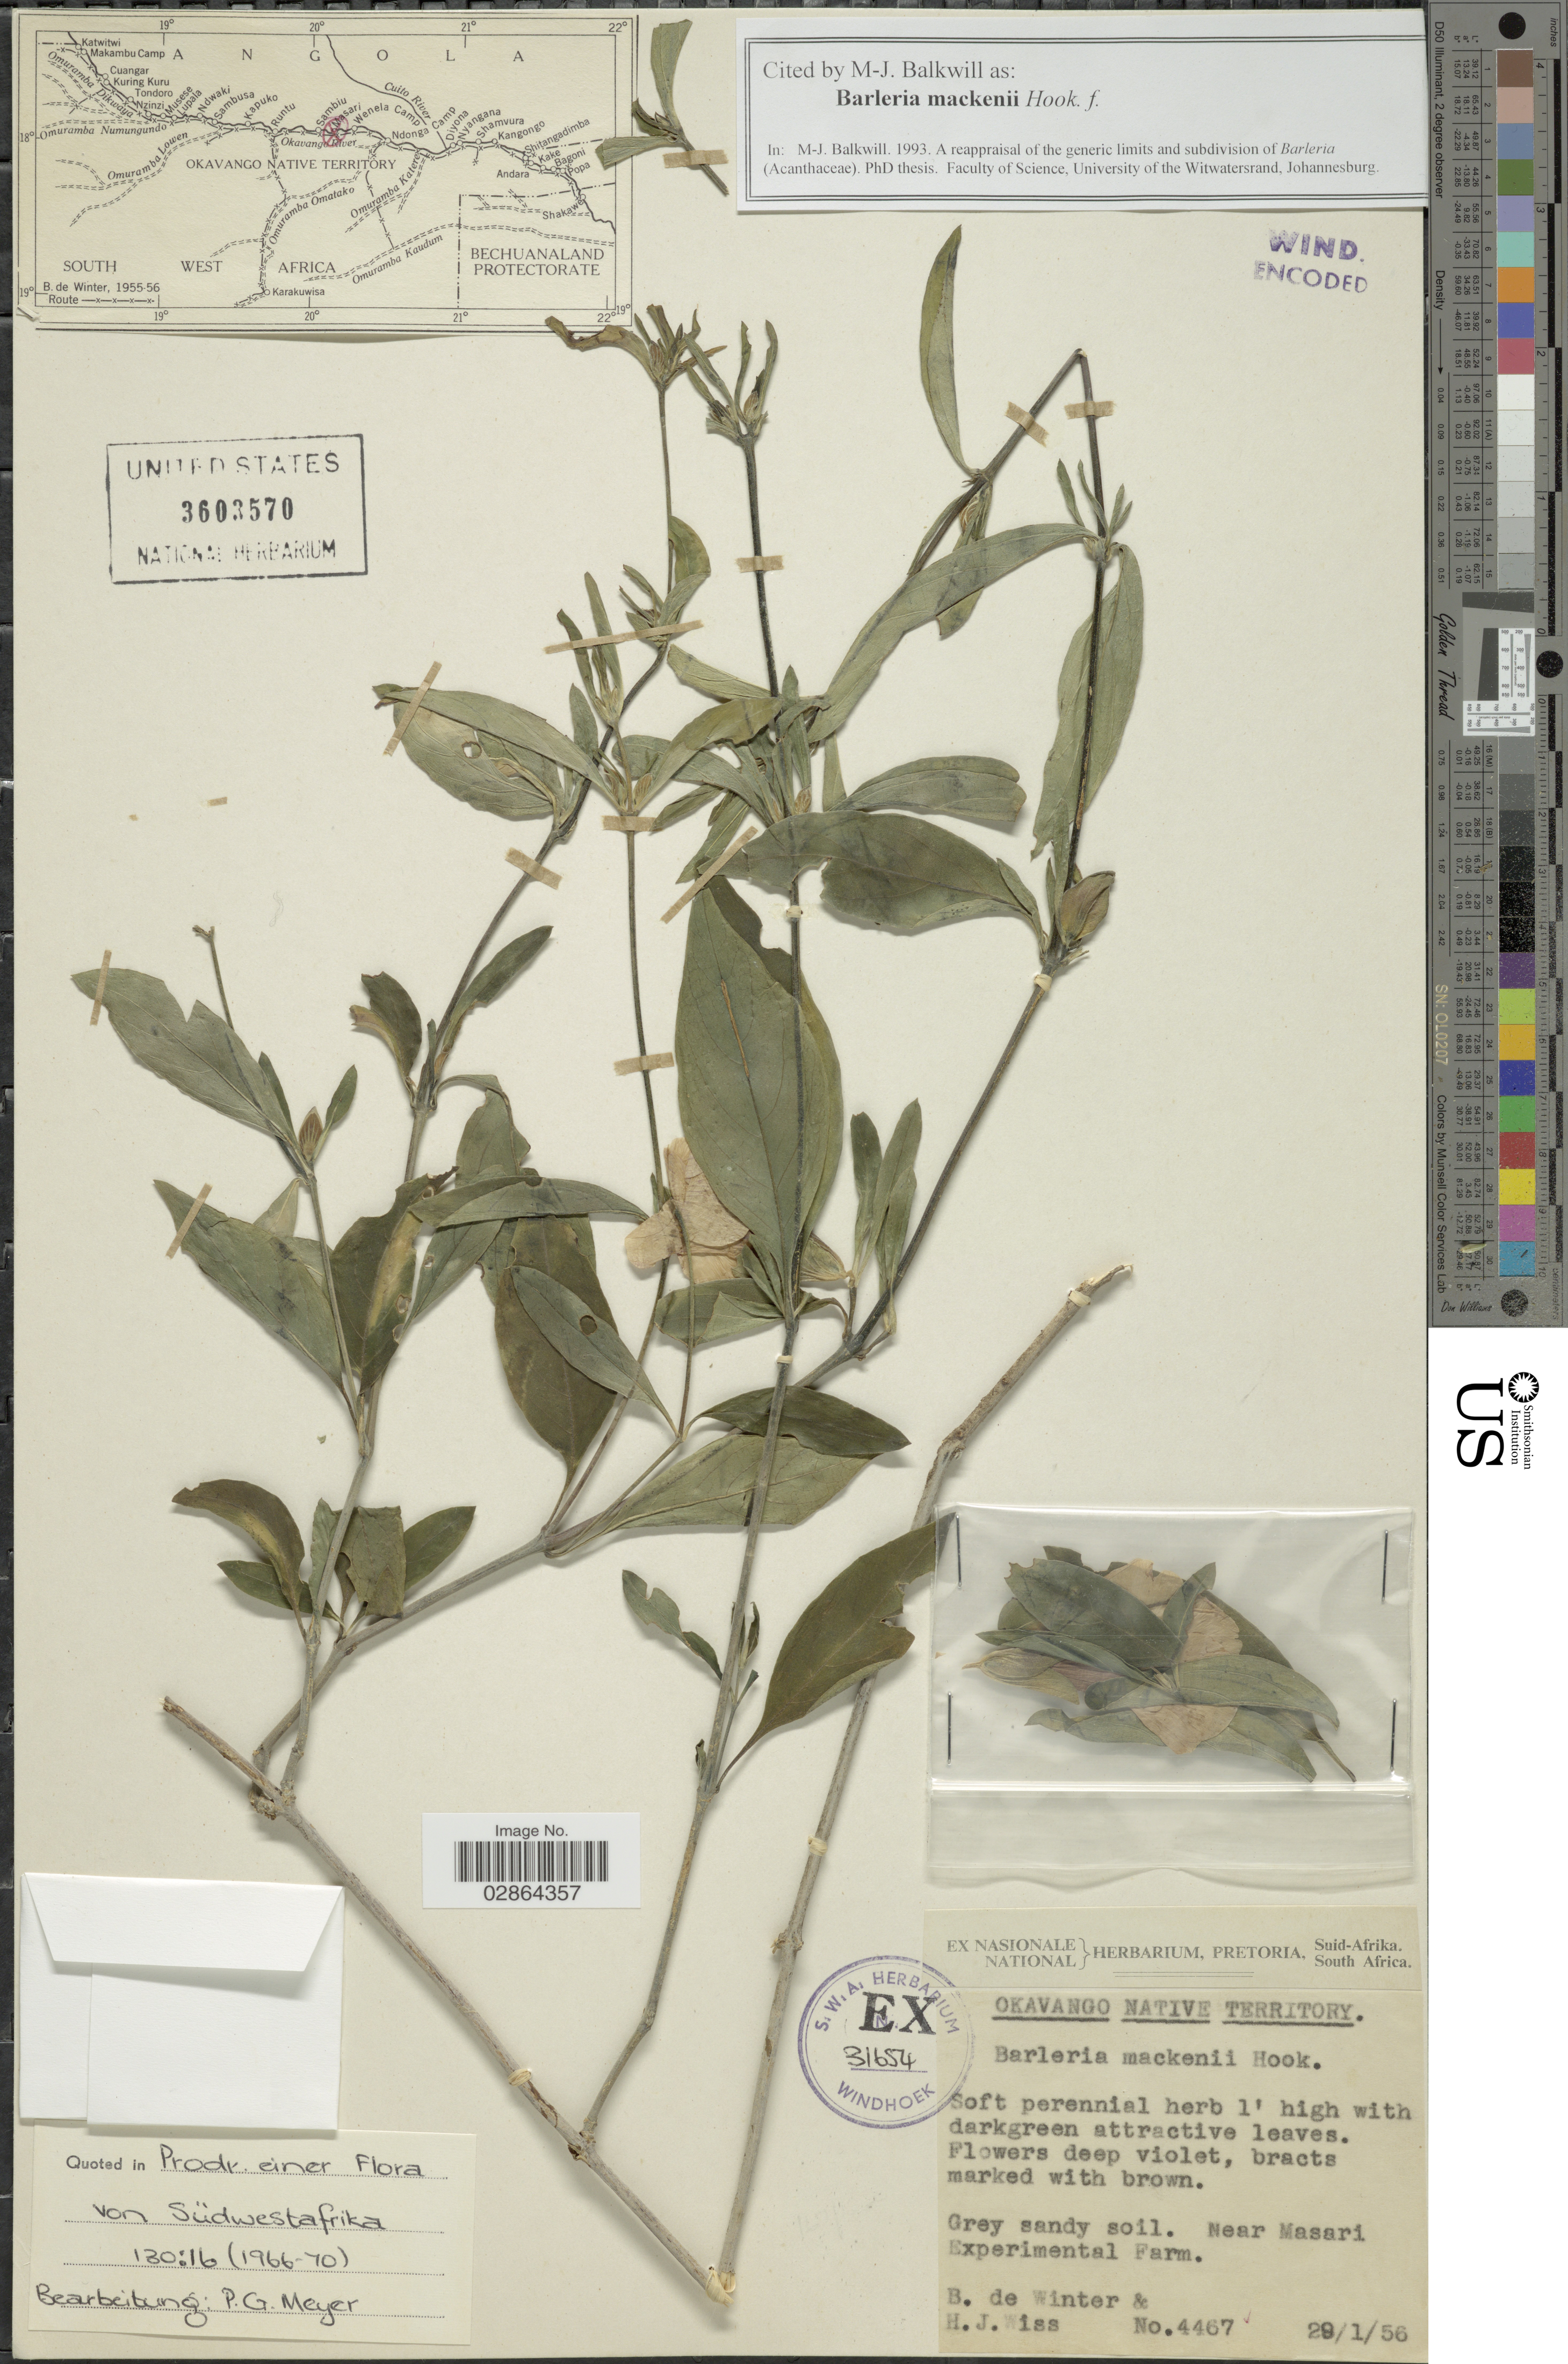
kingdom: Plantae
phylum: Tracheophyta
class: Magnoliopsida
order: Lamiales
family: Acanthaceae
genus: Barleria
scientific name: Barleria mackenii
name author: Hook. f.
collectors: B. de Winter & H. Wiss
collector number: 4467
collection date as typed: Transcribed d/m/y: 29/1/56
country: Botswana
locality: Okavango Native Territory. Near Masari Experimental Farm.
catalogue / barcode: US 3603570